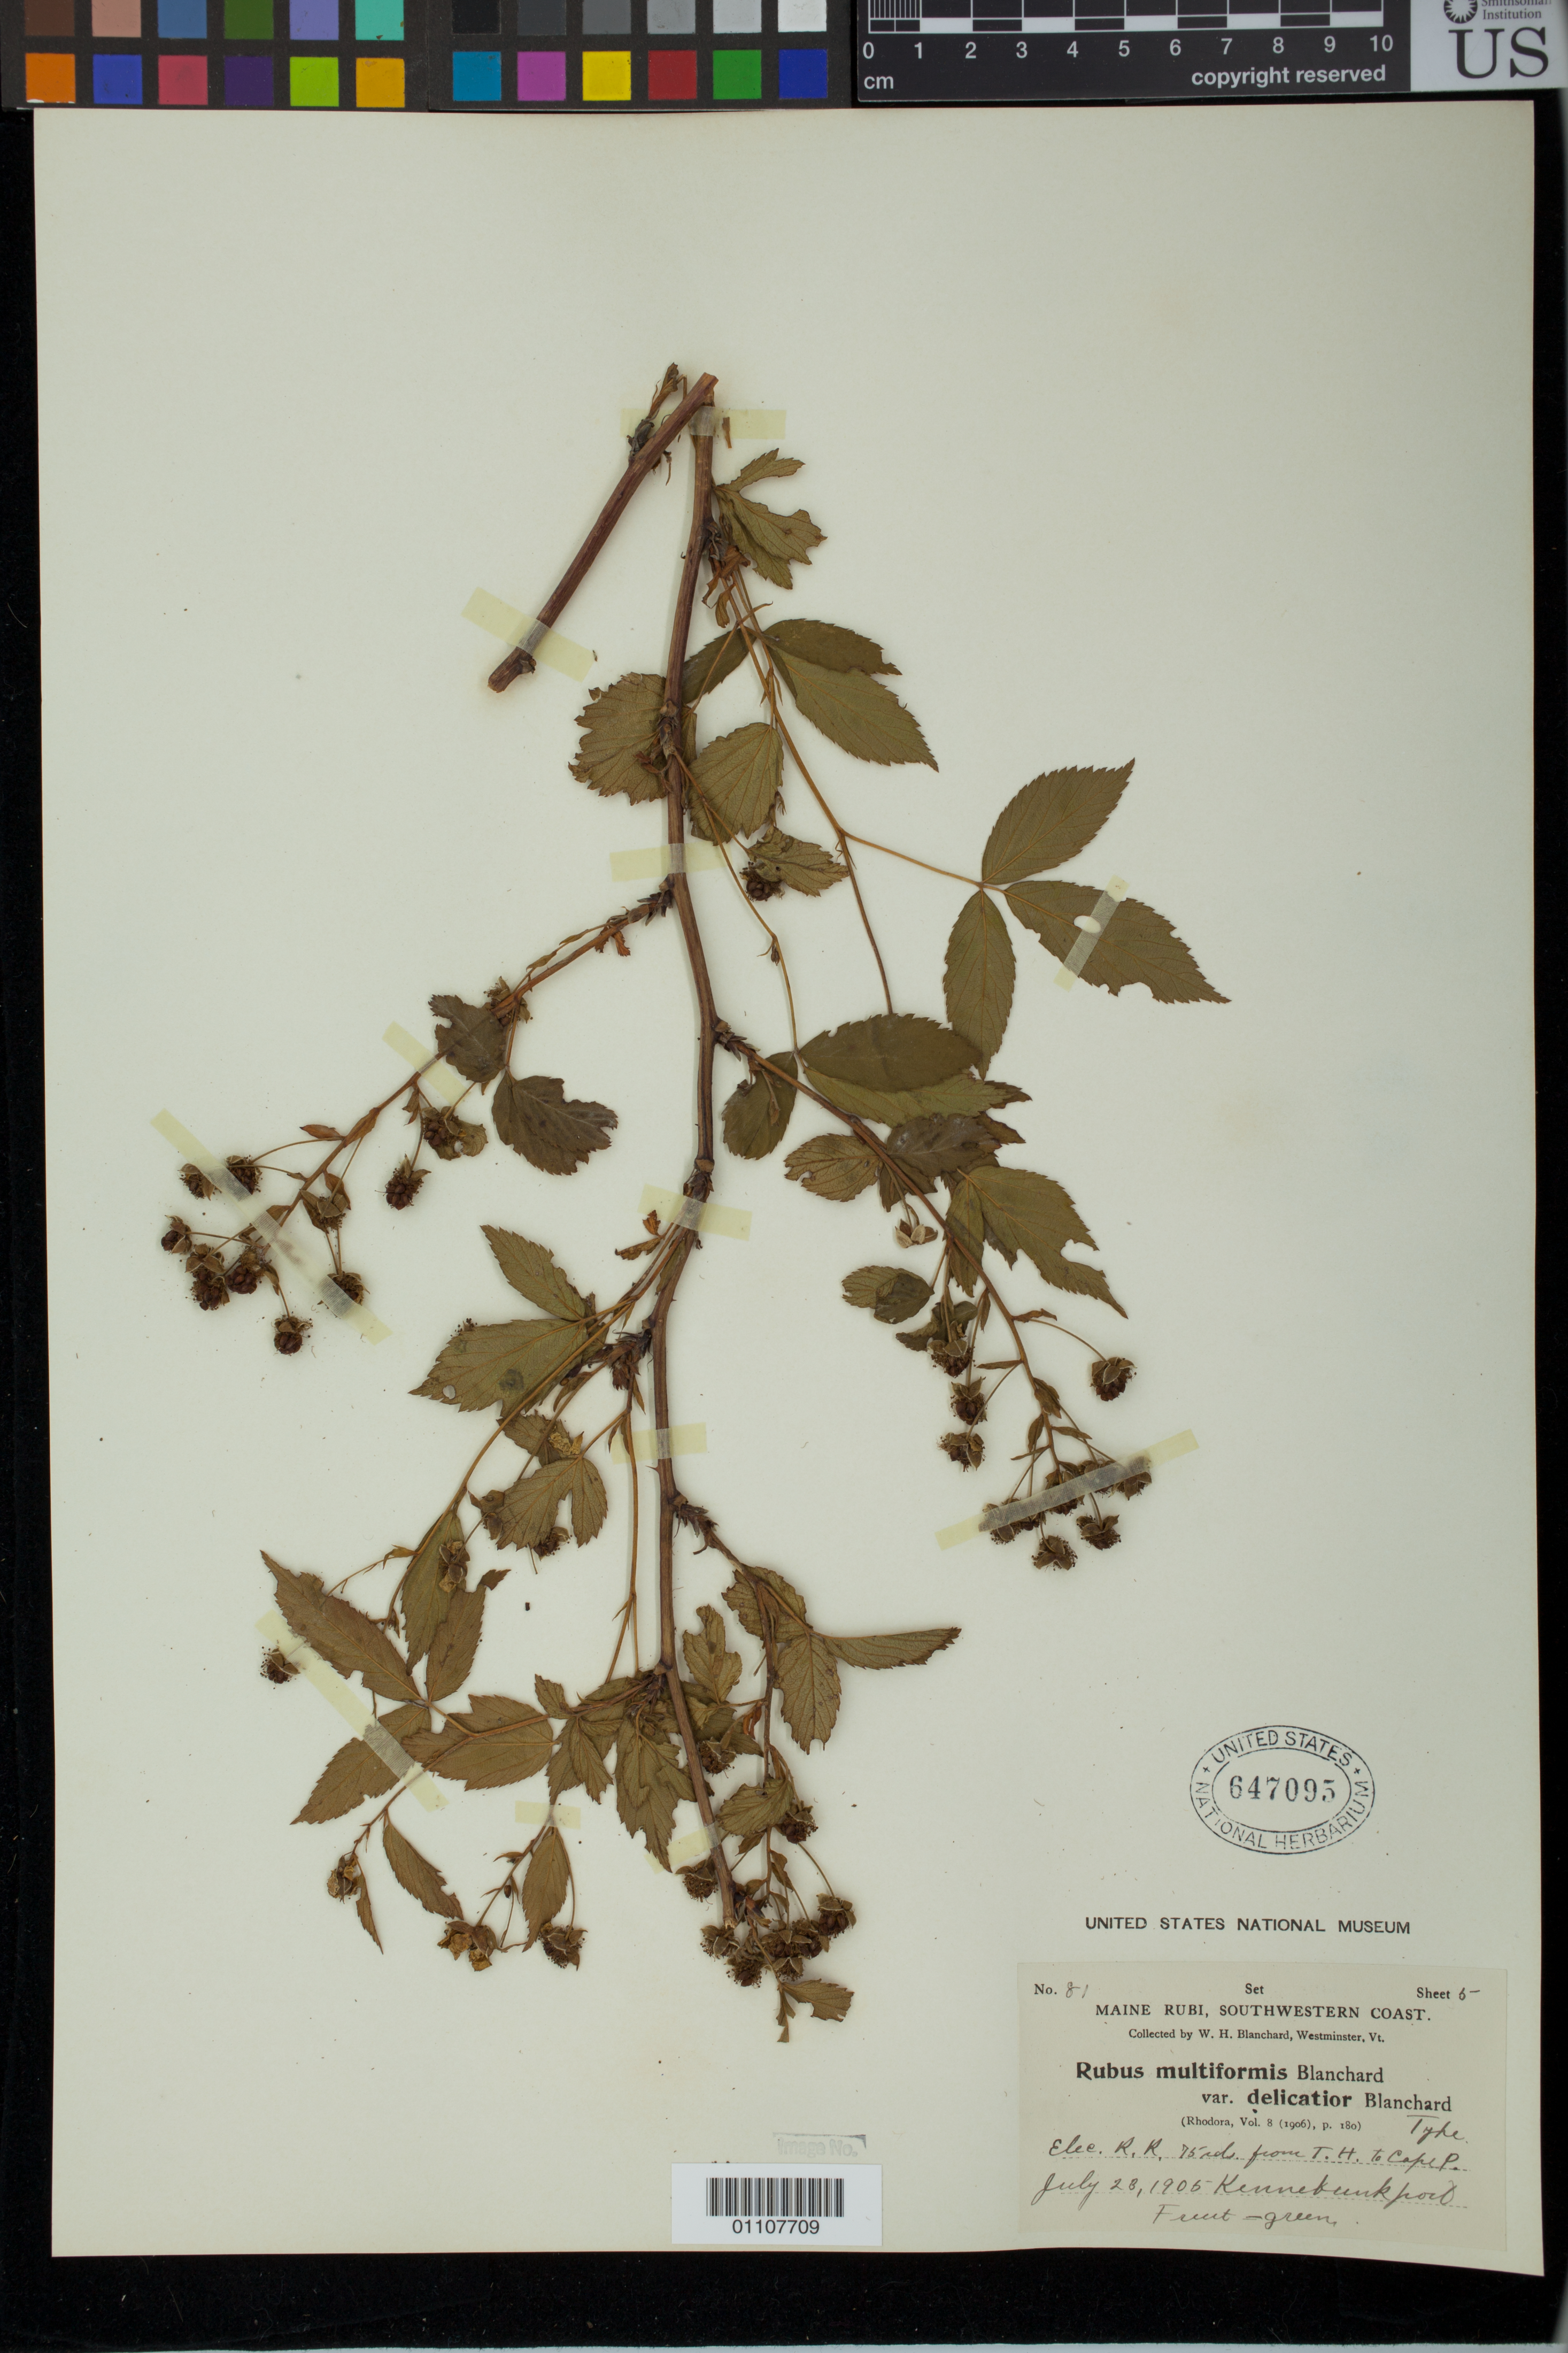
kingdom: Plantae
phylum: Tracheophyta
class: Magnoliopsida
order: Rosales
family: Rosaceae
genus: Rubus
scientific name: Rubus multiformis var. delicatior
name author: Blanch.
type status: Syntype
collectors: W. H. Blanchard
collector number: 81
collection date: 1905-07-28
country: United States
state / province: Maine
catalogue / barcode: US 647095